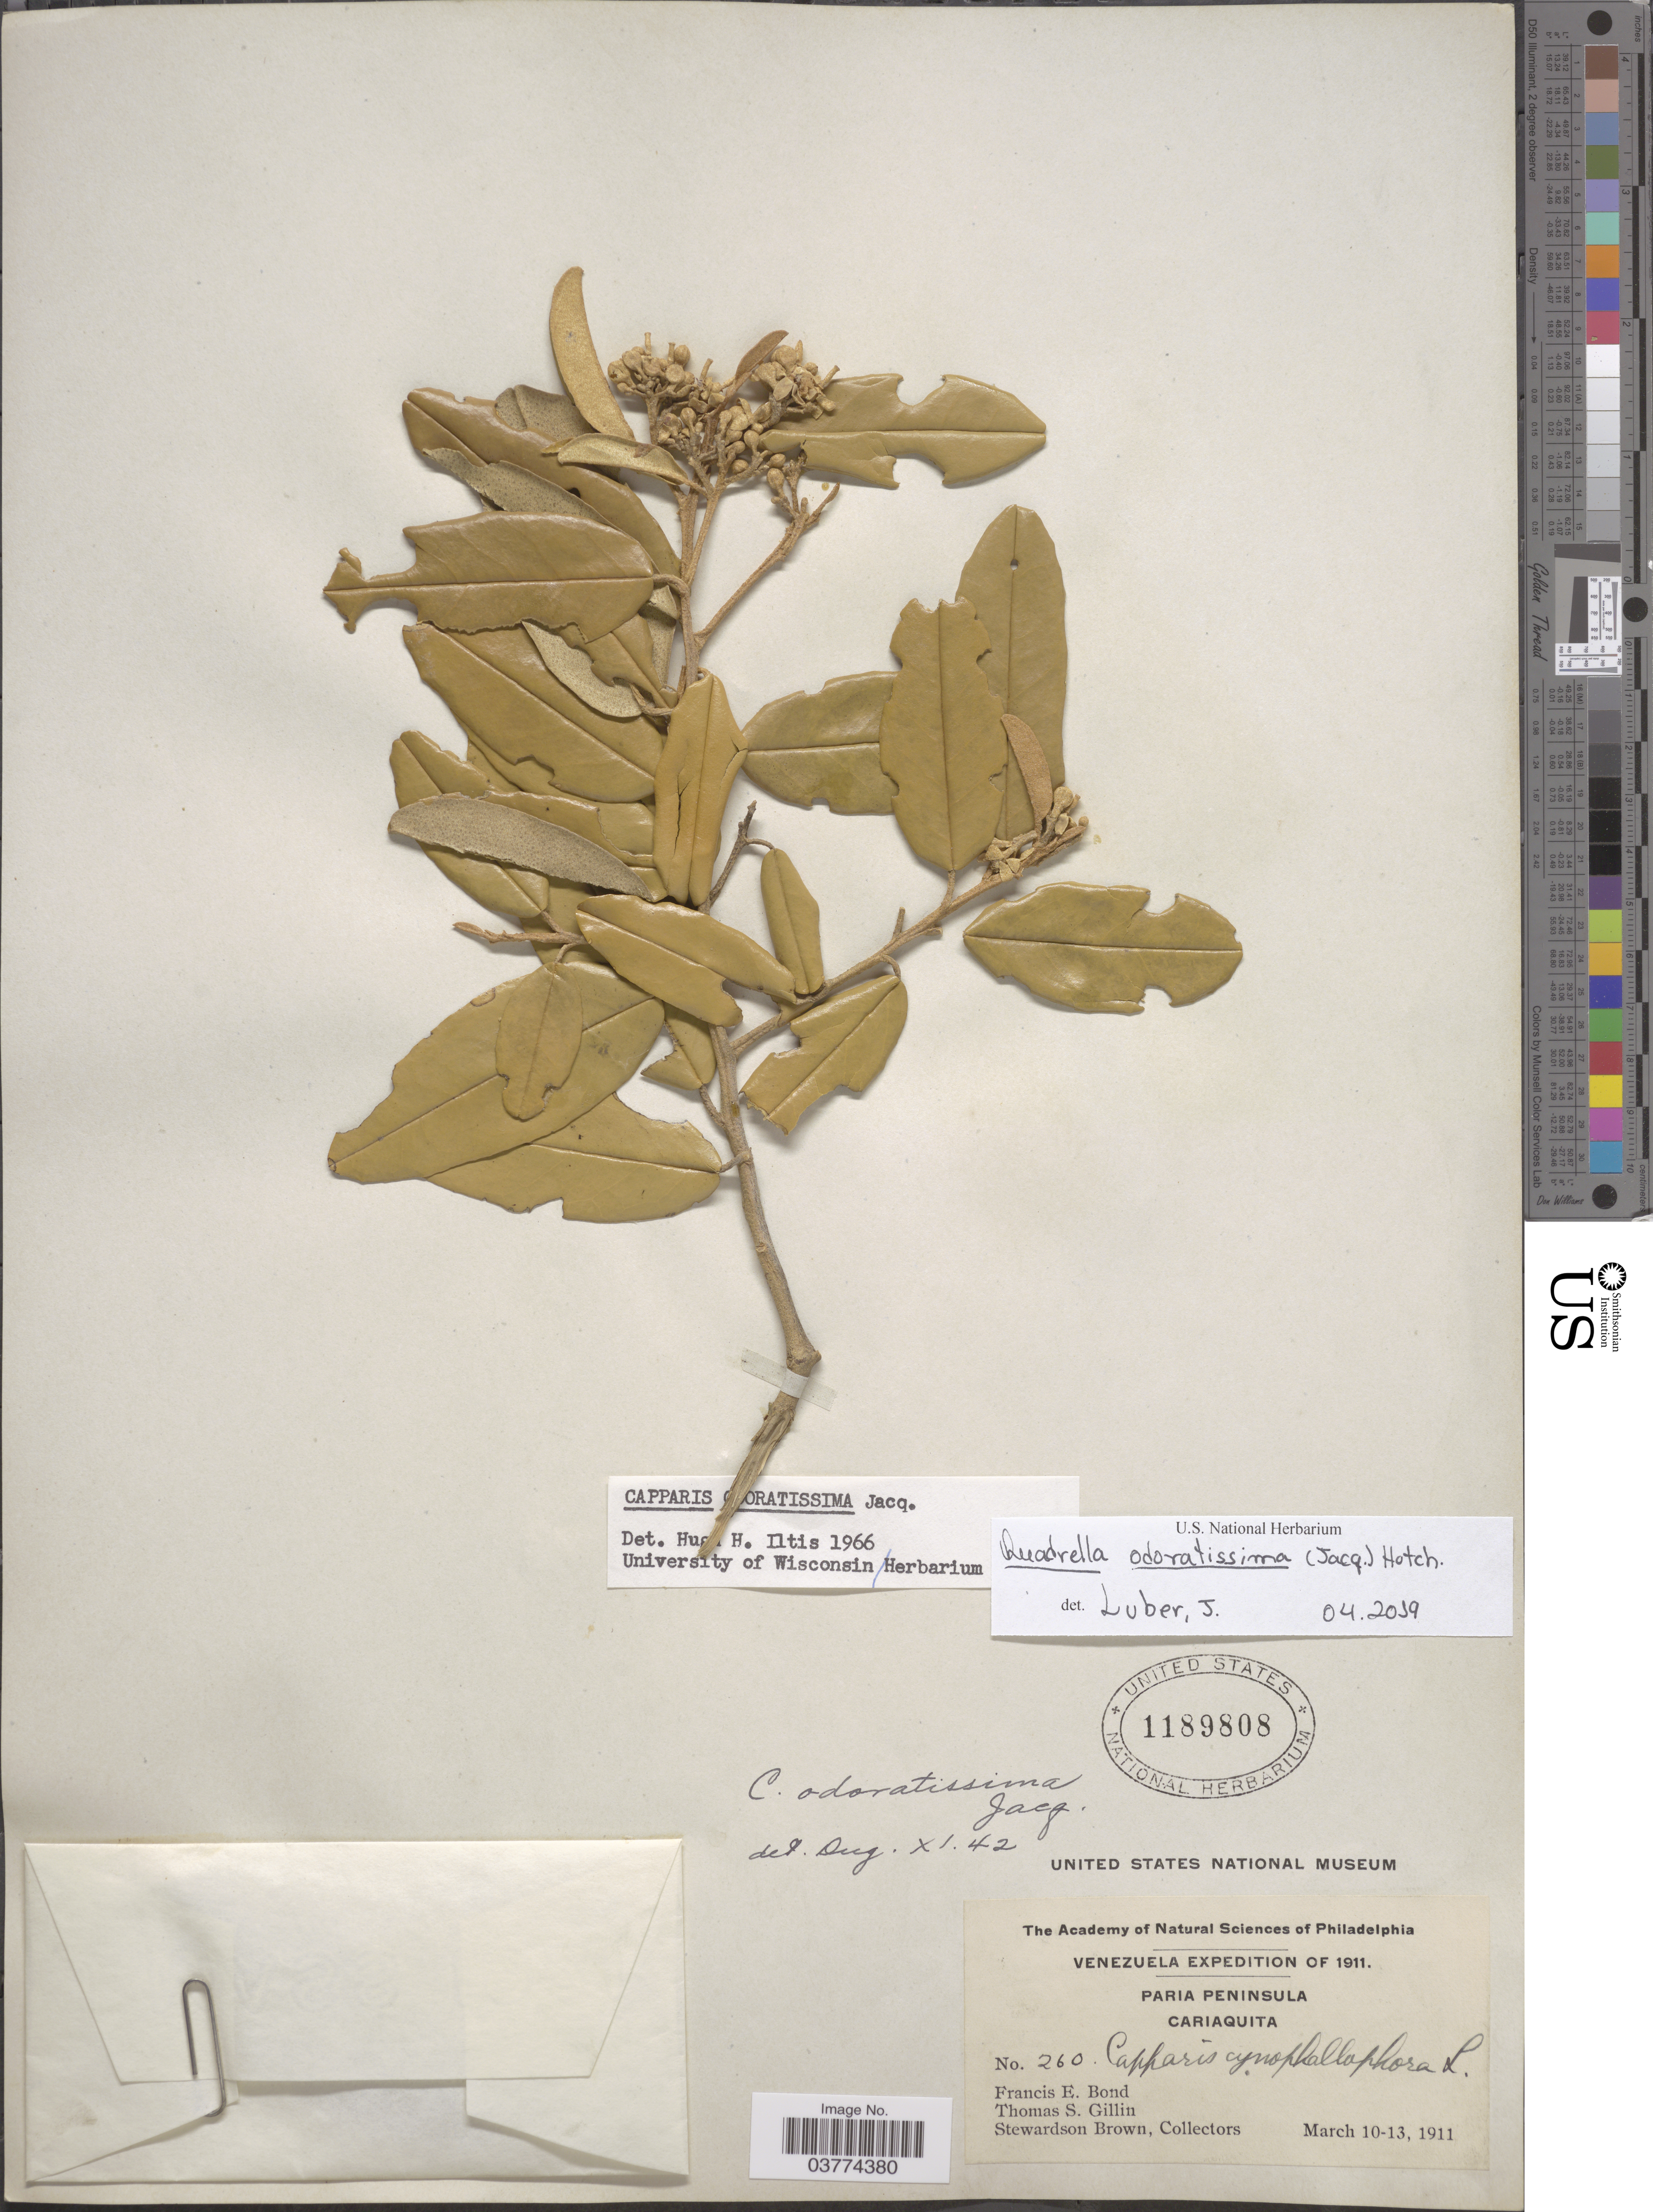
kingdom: Plantae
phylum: Tracheophyta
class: Magnoliopsida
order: Brassicales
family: Capparaceae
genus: Quadrella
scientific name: Quadrella odoratissima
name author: (Jacq.) Hutch.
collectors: F. Bond, T. Gillin & S. Brown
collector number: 260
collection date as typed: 10-13 March 1911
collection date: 1911-03-10/1911-03-13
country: Venezuela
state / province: Sucre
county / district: Valdez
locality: Paria Peninsula, Cariaquito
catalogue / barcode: US 1189808